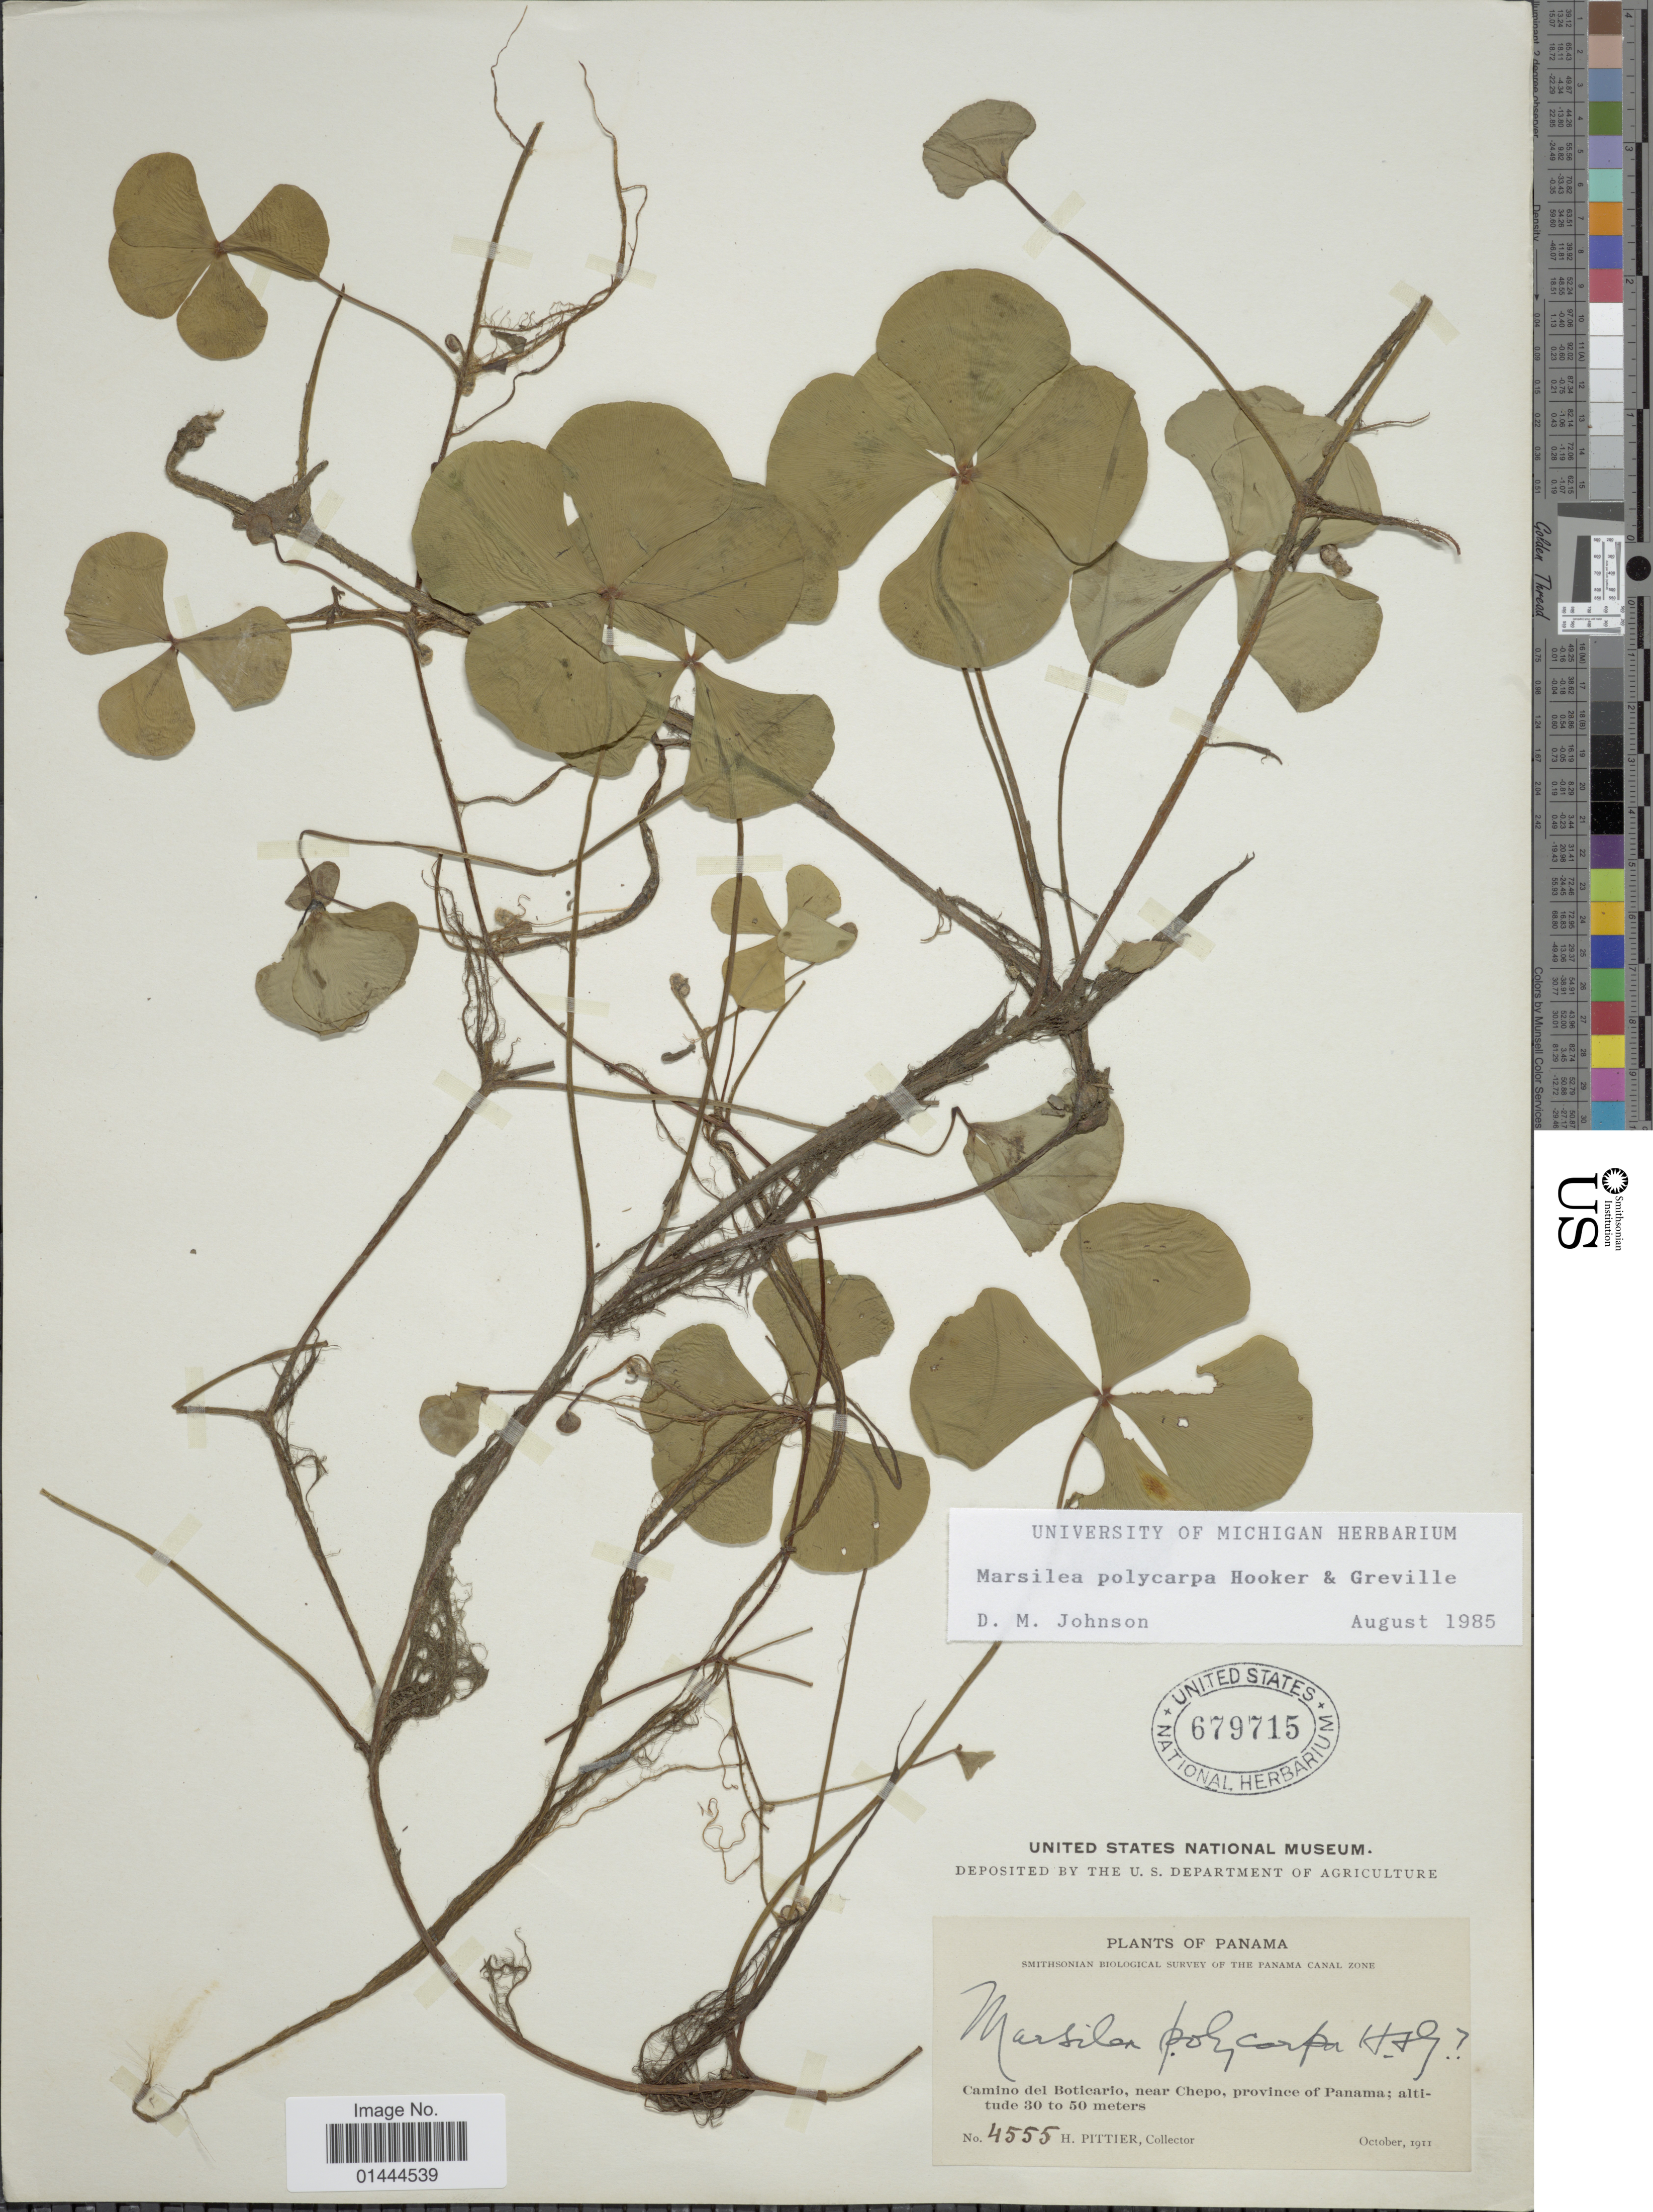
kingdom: Plantae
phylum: Tracheophyta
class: Polypodiopsida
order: Salviniales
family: Marsileaceae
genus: Marsilea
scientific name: Marsilea polycarpa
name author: Hook. & Grev.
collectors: H. F. Pittier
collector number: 4555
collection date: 1911-10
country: Panama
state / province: Panamá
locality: Camino del Boticario, near Chepo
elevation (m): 30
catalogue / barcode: US 679715